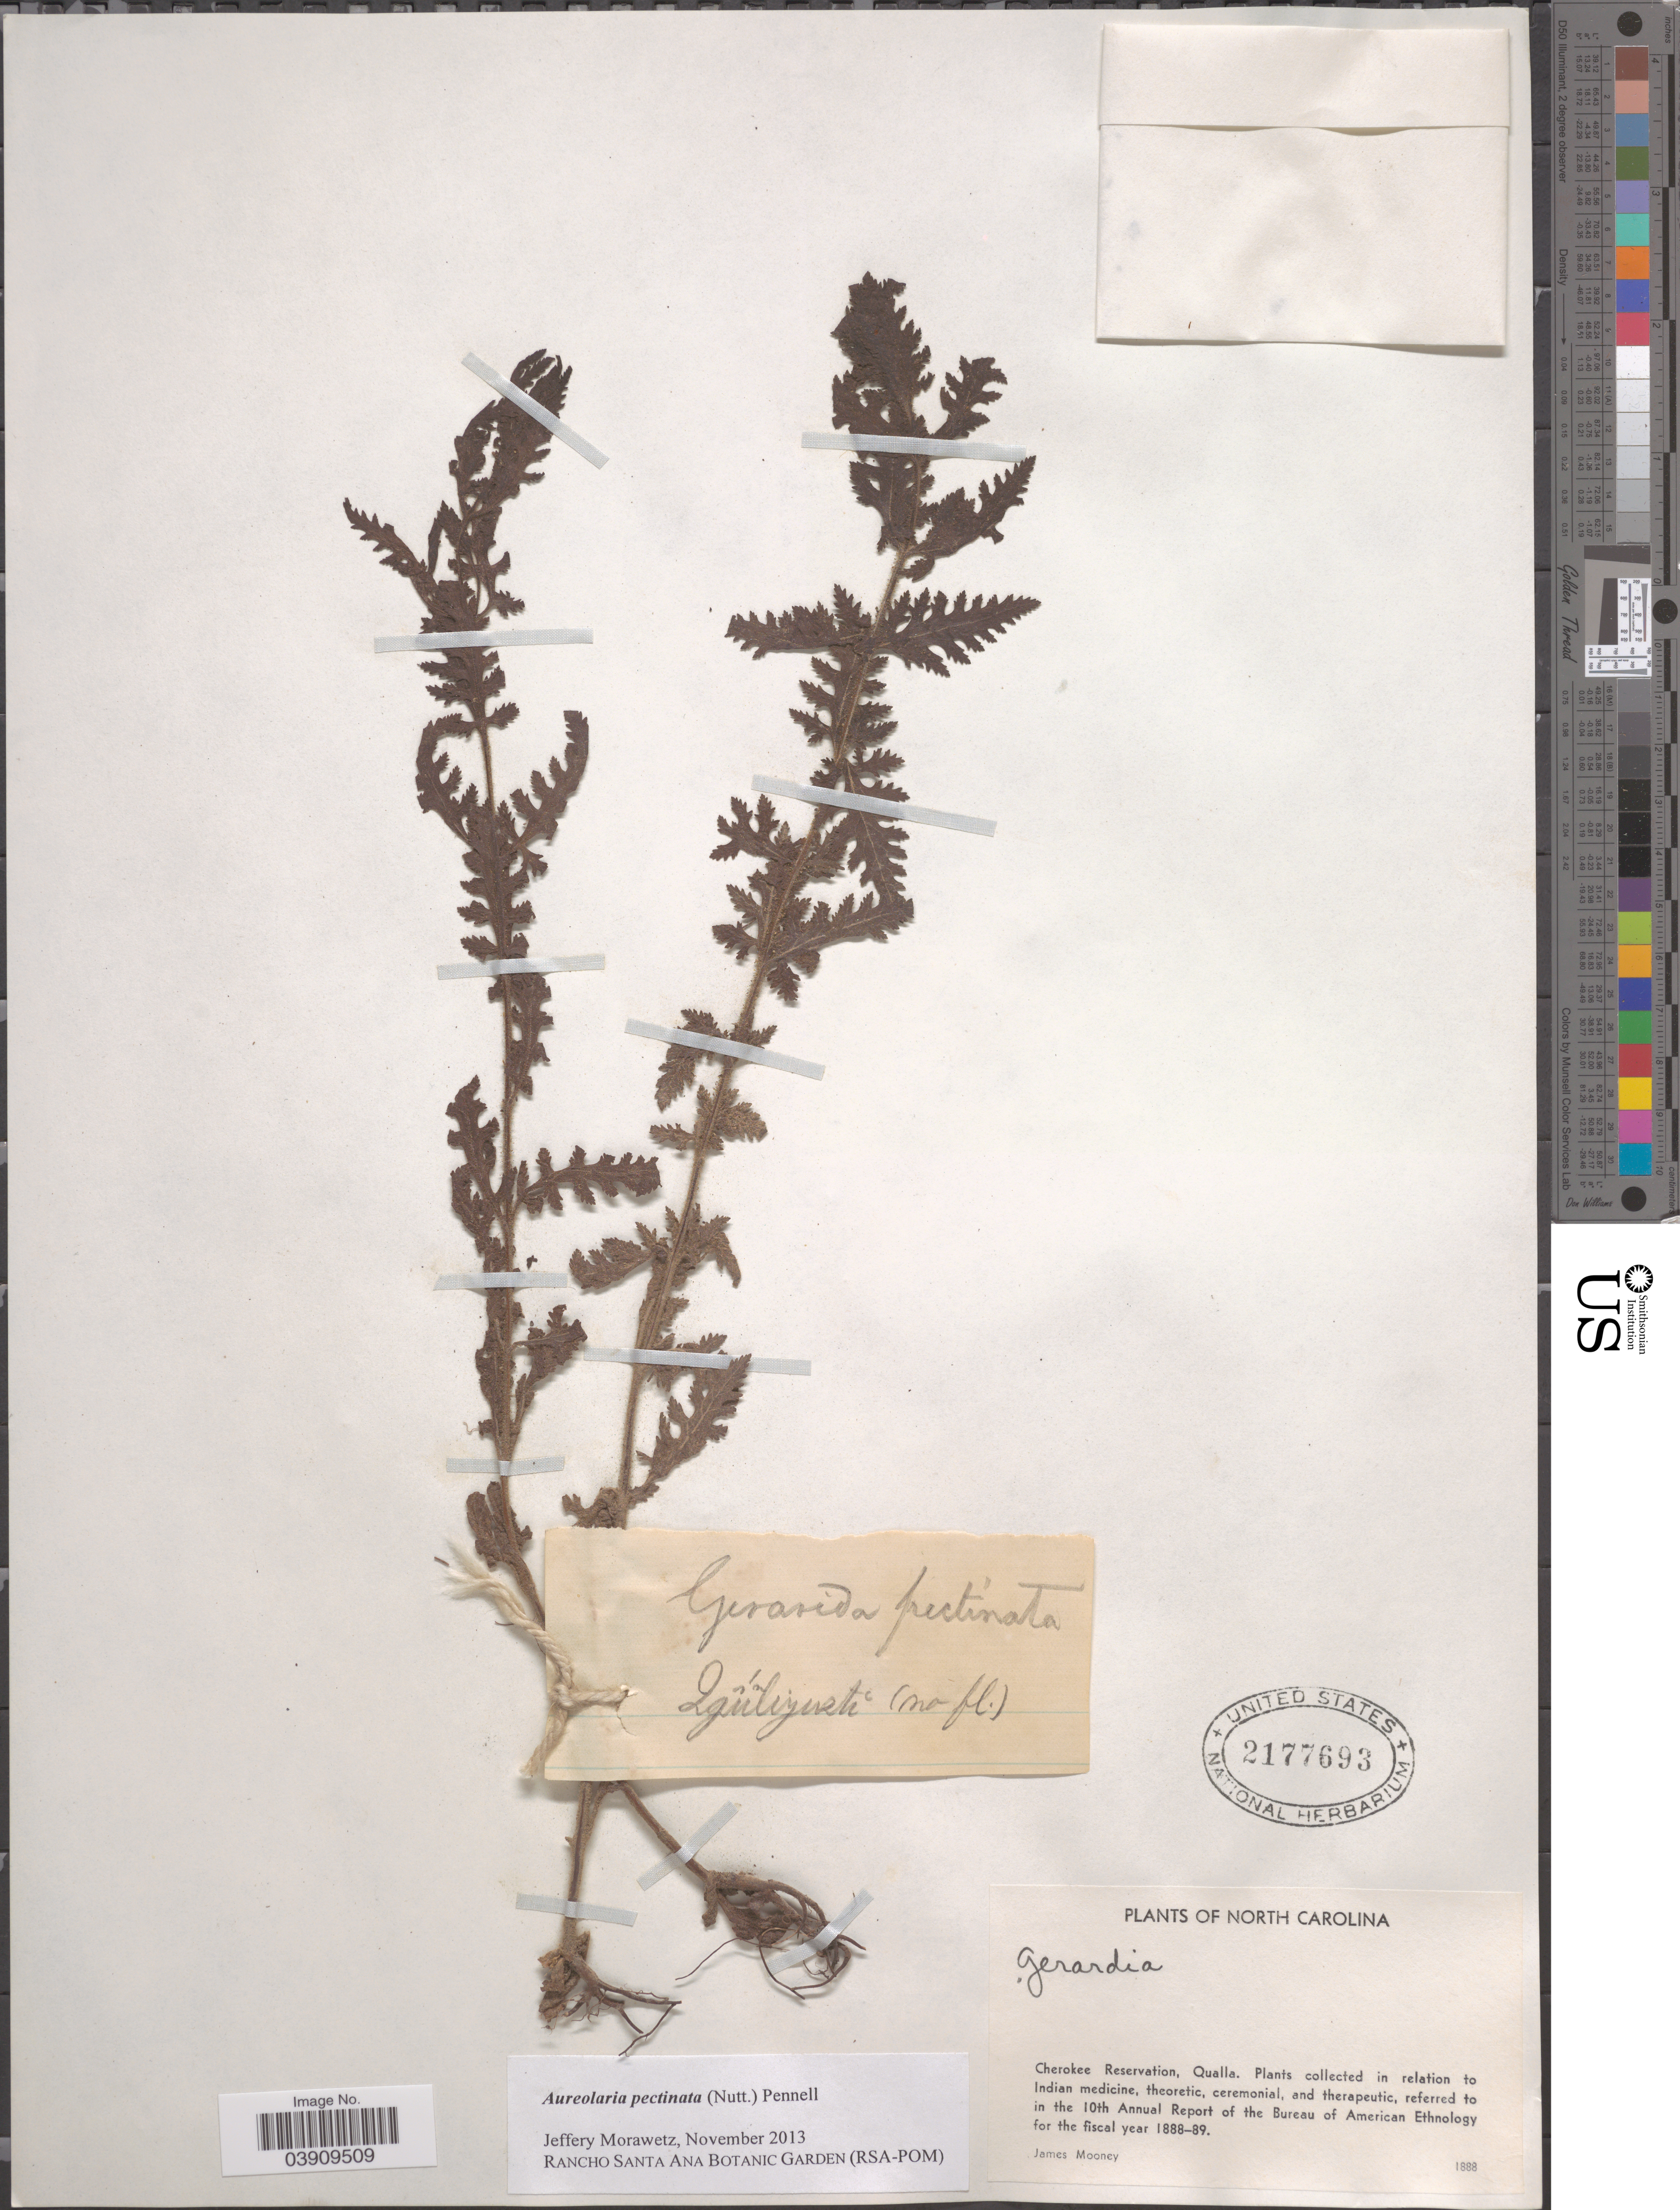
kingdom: Plantae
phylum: Tracheophyta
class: Magnoliopsida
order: Lamiales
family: Orobanchaceae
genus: Aureolaria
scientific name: Aureolaria pectinata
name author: (Nutt.) Pennell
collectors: J. Mooney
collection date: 1888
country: United States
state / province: North Carolina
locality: Cherokee Reservation, Qualla.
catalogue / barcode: US 2177693